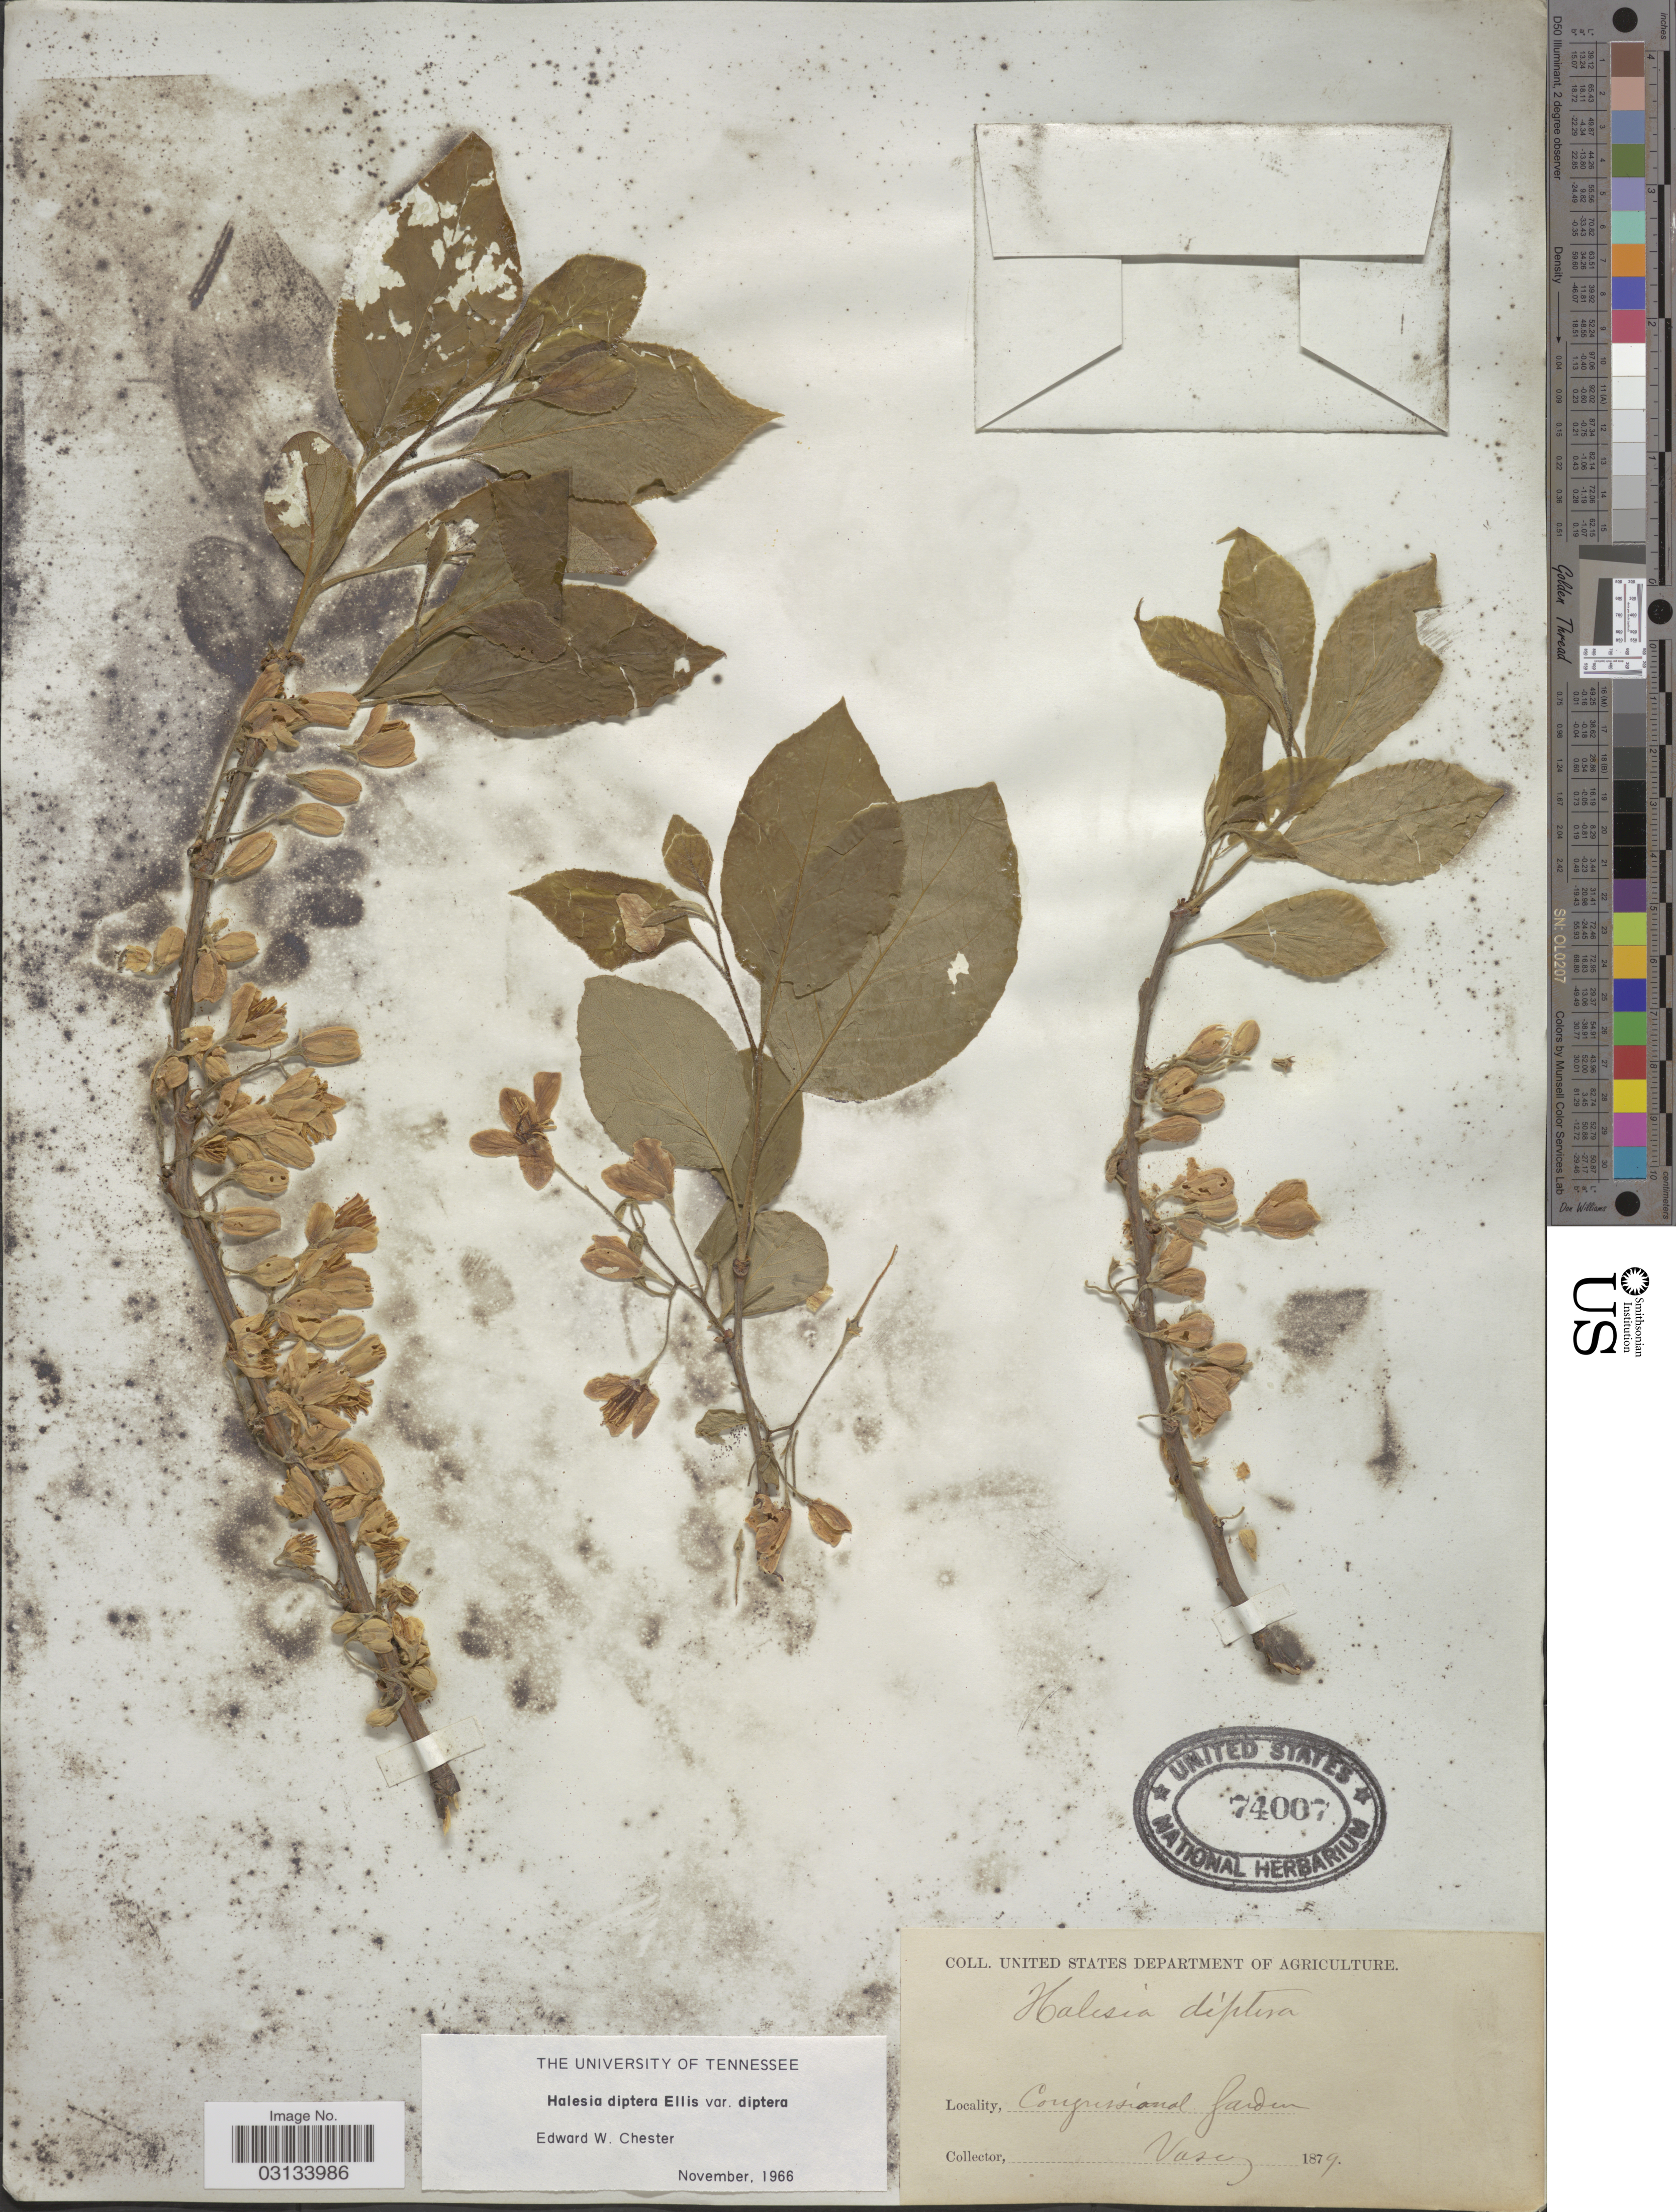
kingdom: Plantae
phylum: Tracheophyta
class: Magnoliopsida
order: Ericales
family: Styracaceae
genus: Halesia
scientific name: Halesia diptera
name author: J. Ellis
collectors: Vasey, --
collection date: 1879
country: United States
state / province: District of Columbia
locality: Congressional Garden.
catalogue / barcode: US 74007